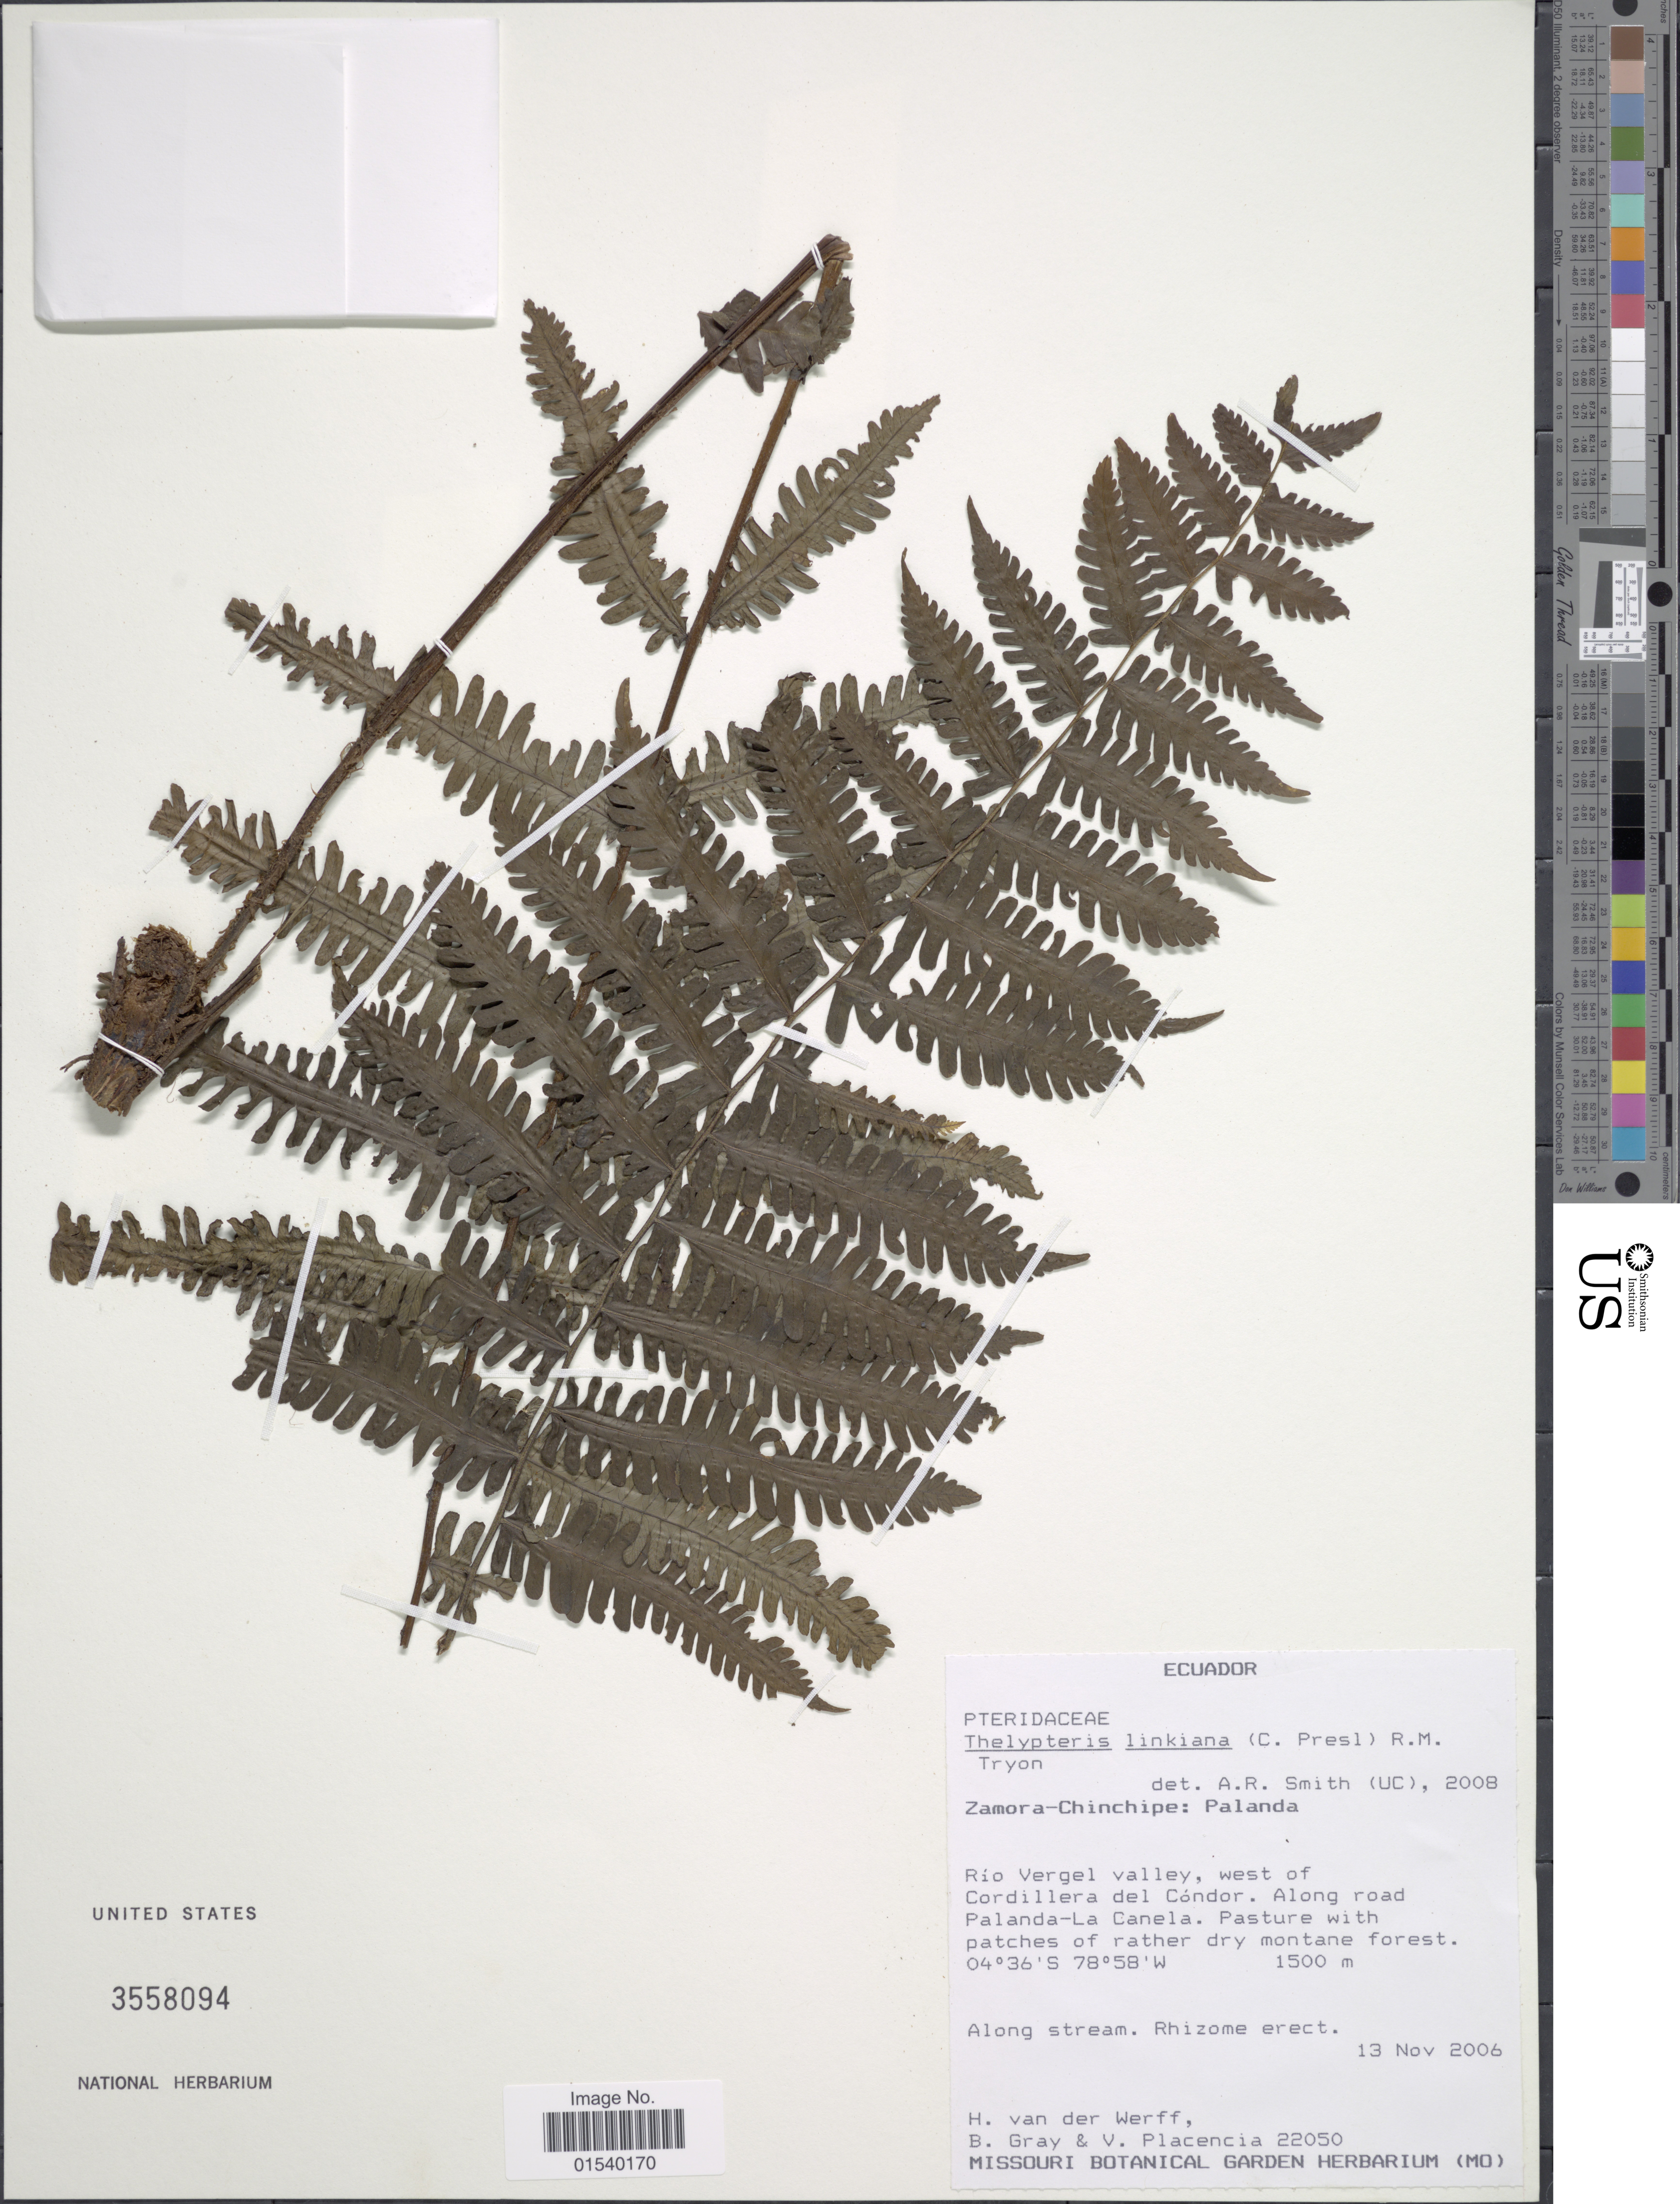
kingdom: Plantae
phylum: Tracheophyta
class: Polypodiopsida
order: Polypodiales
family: Thelypteridaceae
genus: Amauropelta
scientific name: Amauropelta linkiana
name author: (C. Presl) Pic. Serm.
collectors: H. van der Werff, B. Gray & V. Placencia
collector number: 22050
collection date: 2006-11-13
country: Ecuador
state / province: Zamora-Chinchipe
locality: Zamora-Chinchipe: Palanda Cantón. Río Vergel valley, west of Cordillera del Cóndor. Along road Palanda-La Canela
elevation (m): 1500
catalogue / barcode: US 3558094